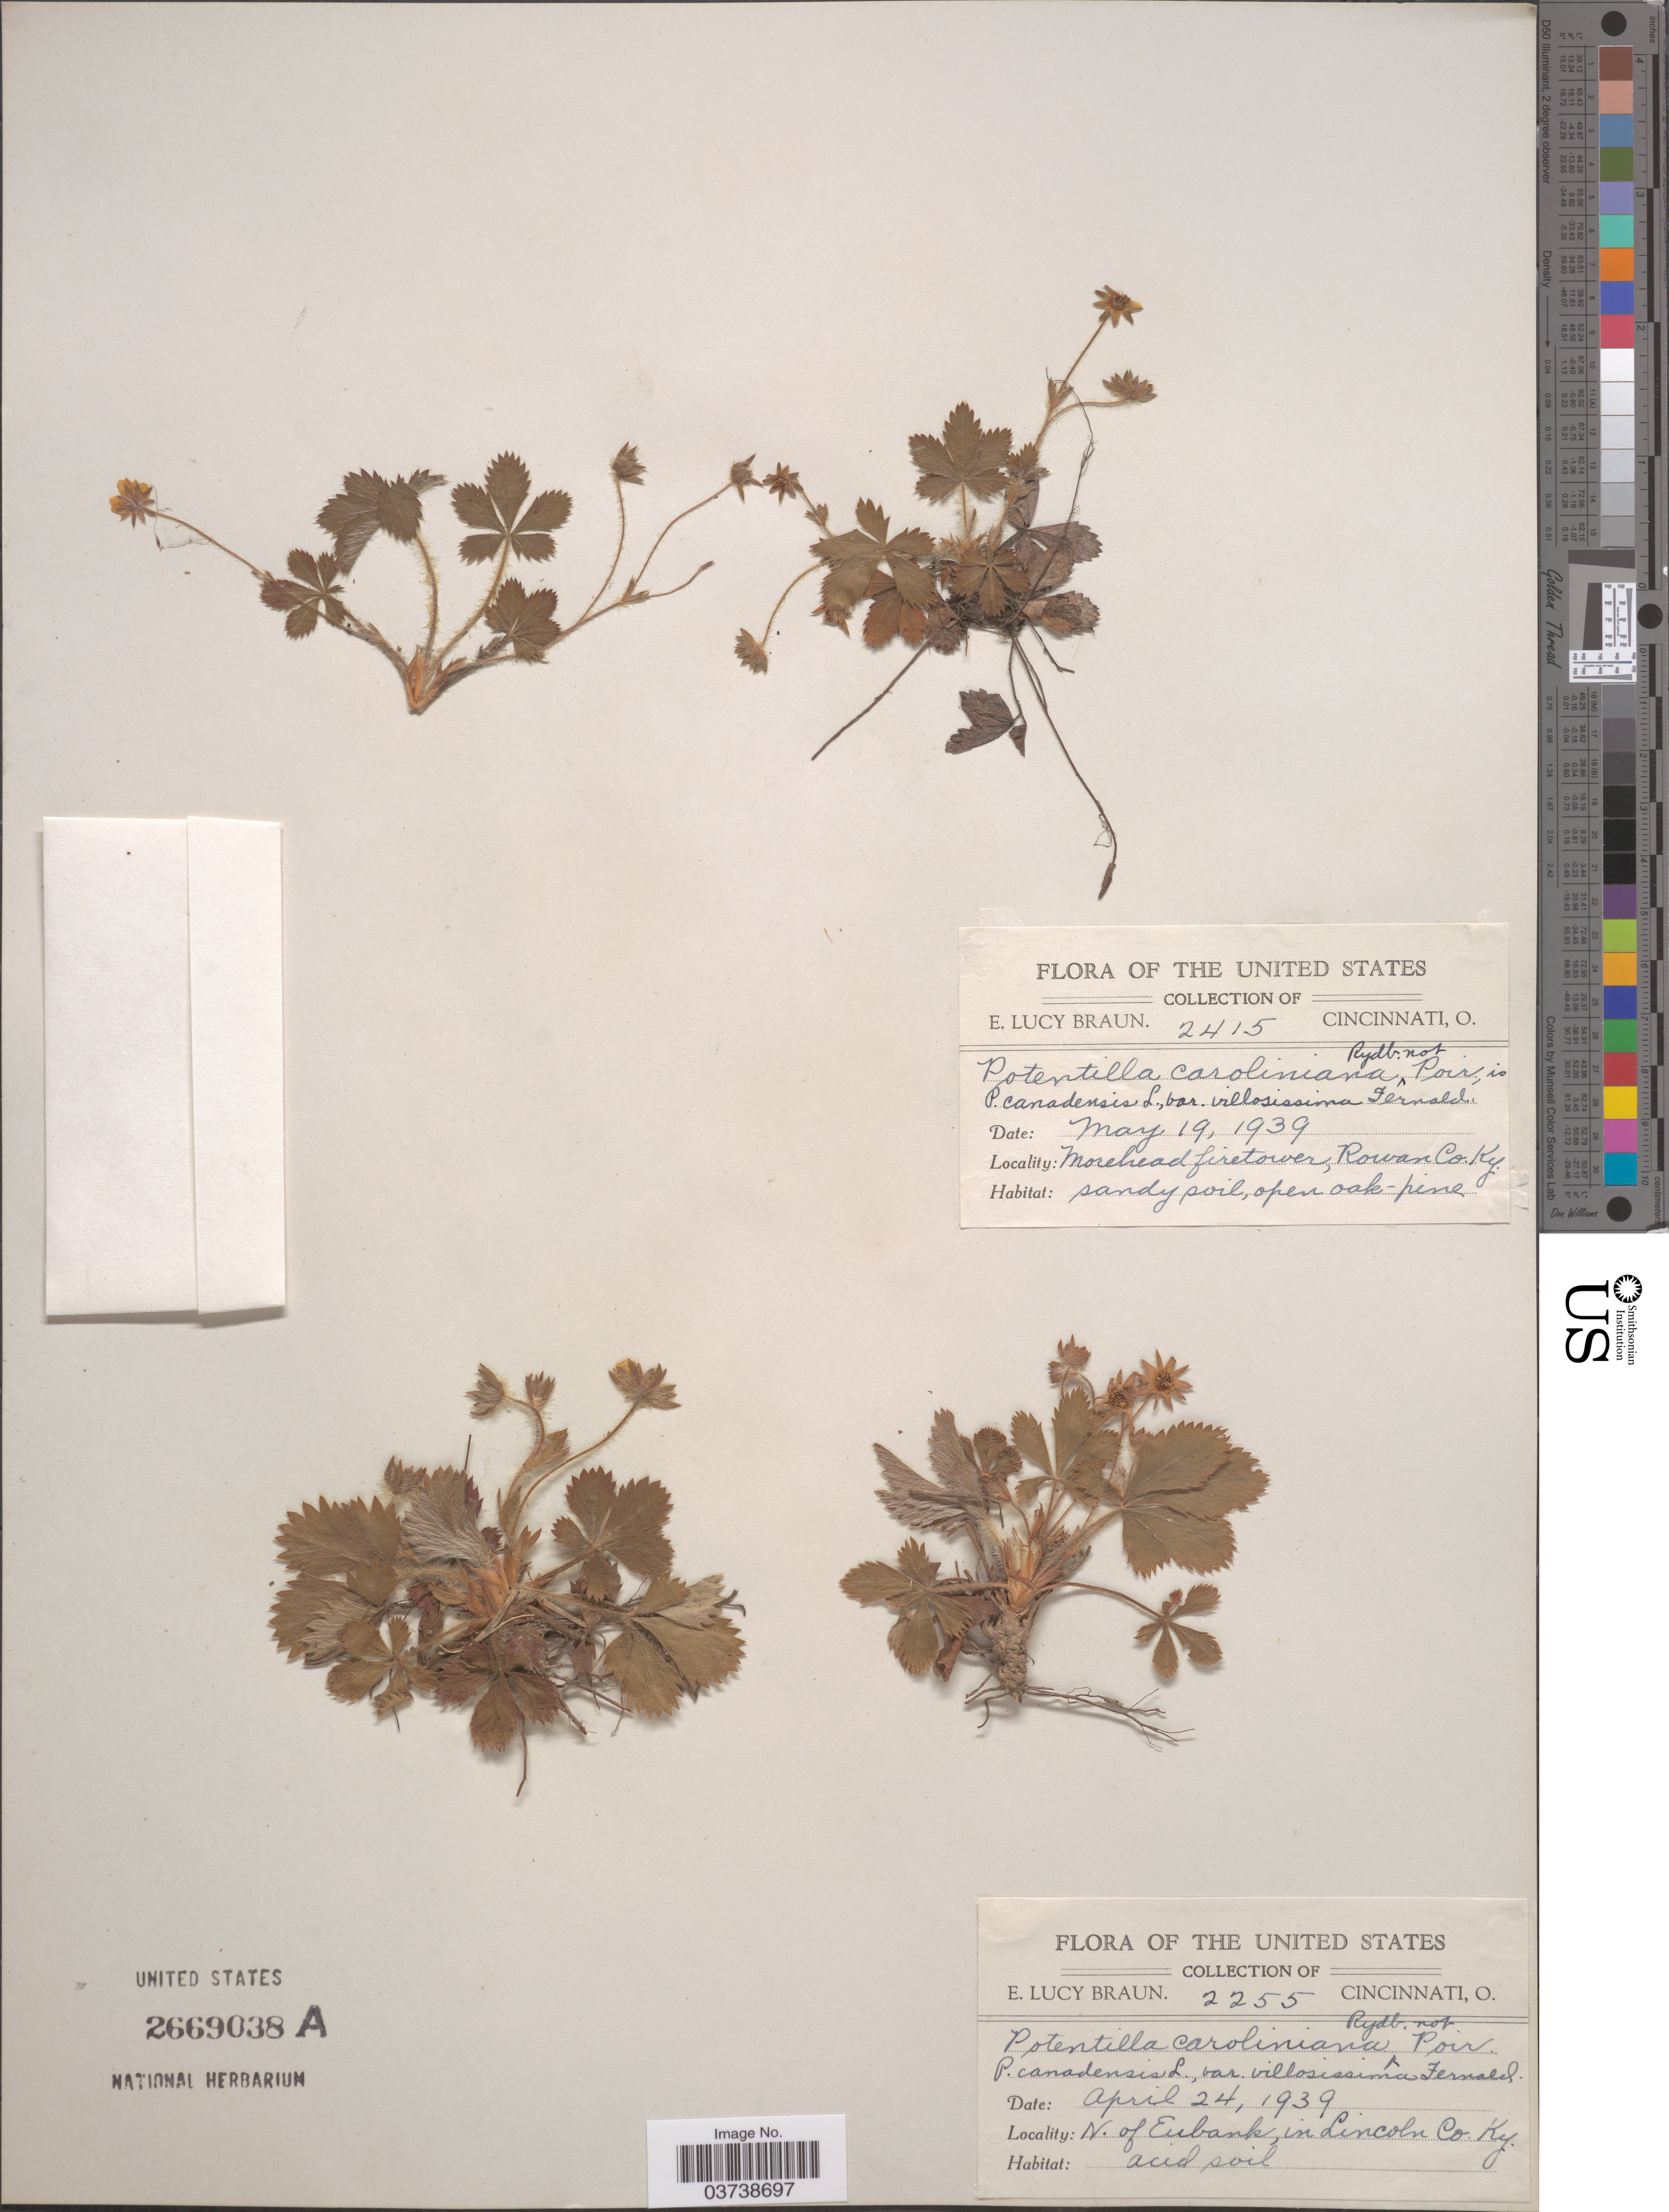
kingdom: Plantae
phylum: Tracheophyta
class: Magnoliopsida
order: Rosales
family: Rosaceae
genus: Potentilla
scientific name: Potentilla canadensis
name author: L.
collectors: E. L. Braun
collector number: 2255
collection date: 1939-04-24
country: United States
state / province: Kentucky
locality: N. of Eubank, in Lincoln Co.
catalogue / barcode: US 2669038A-2